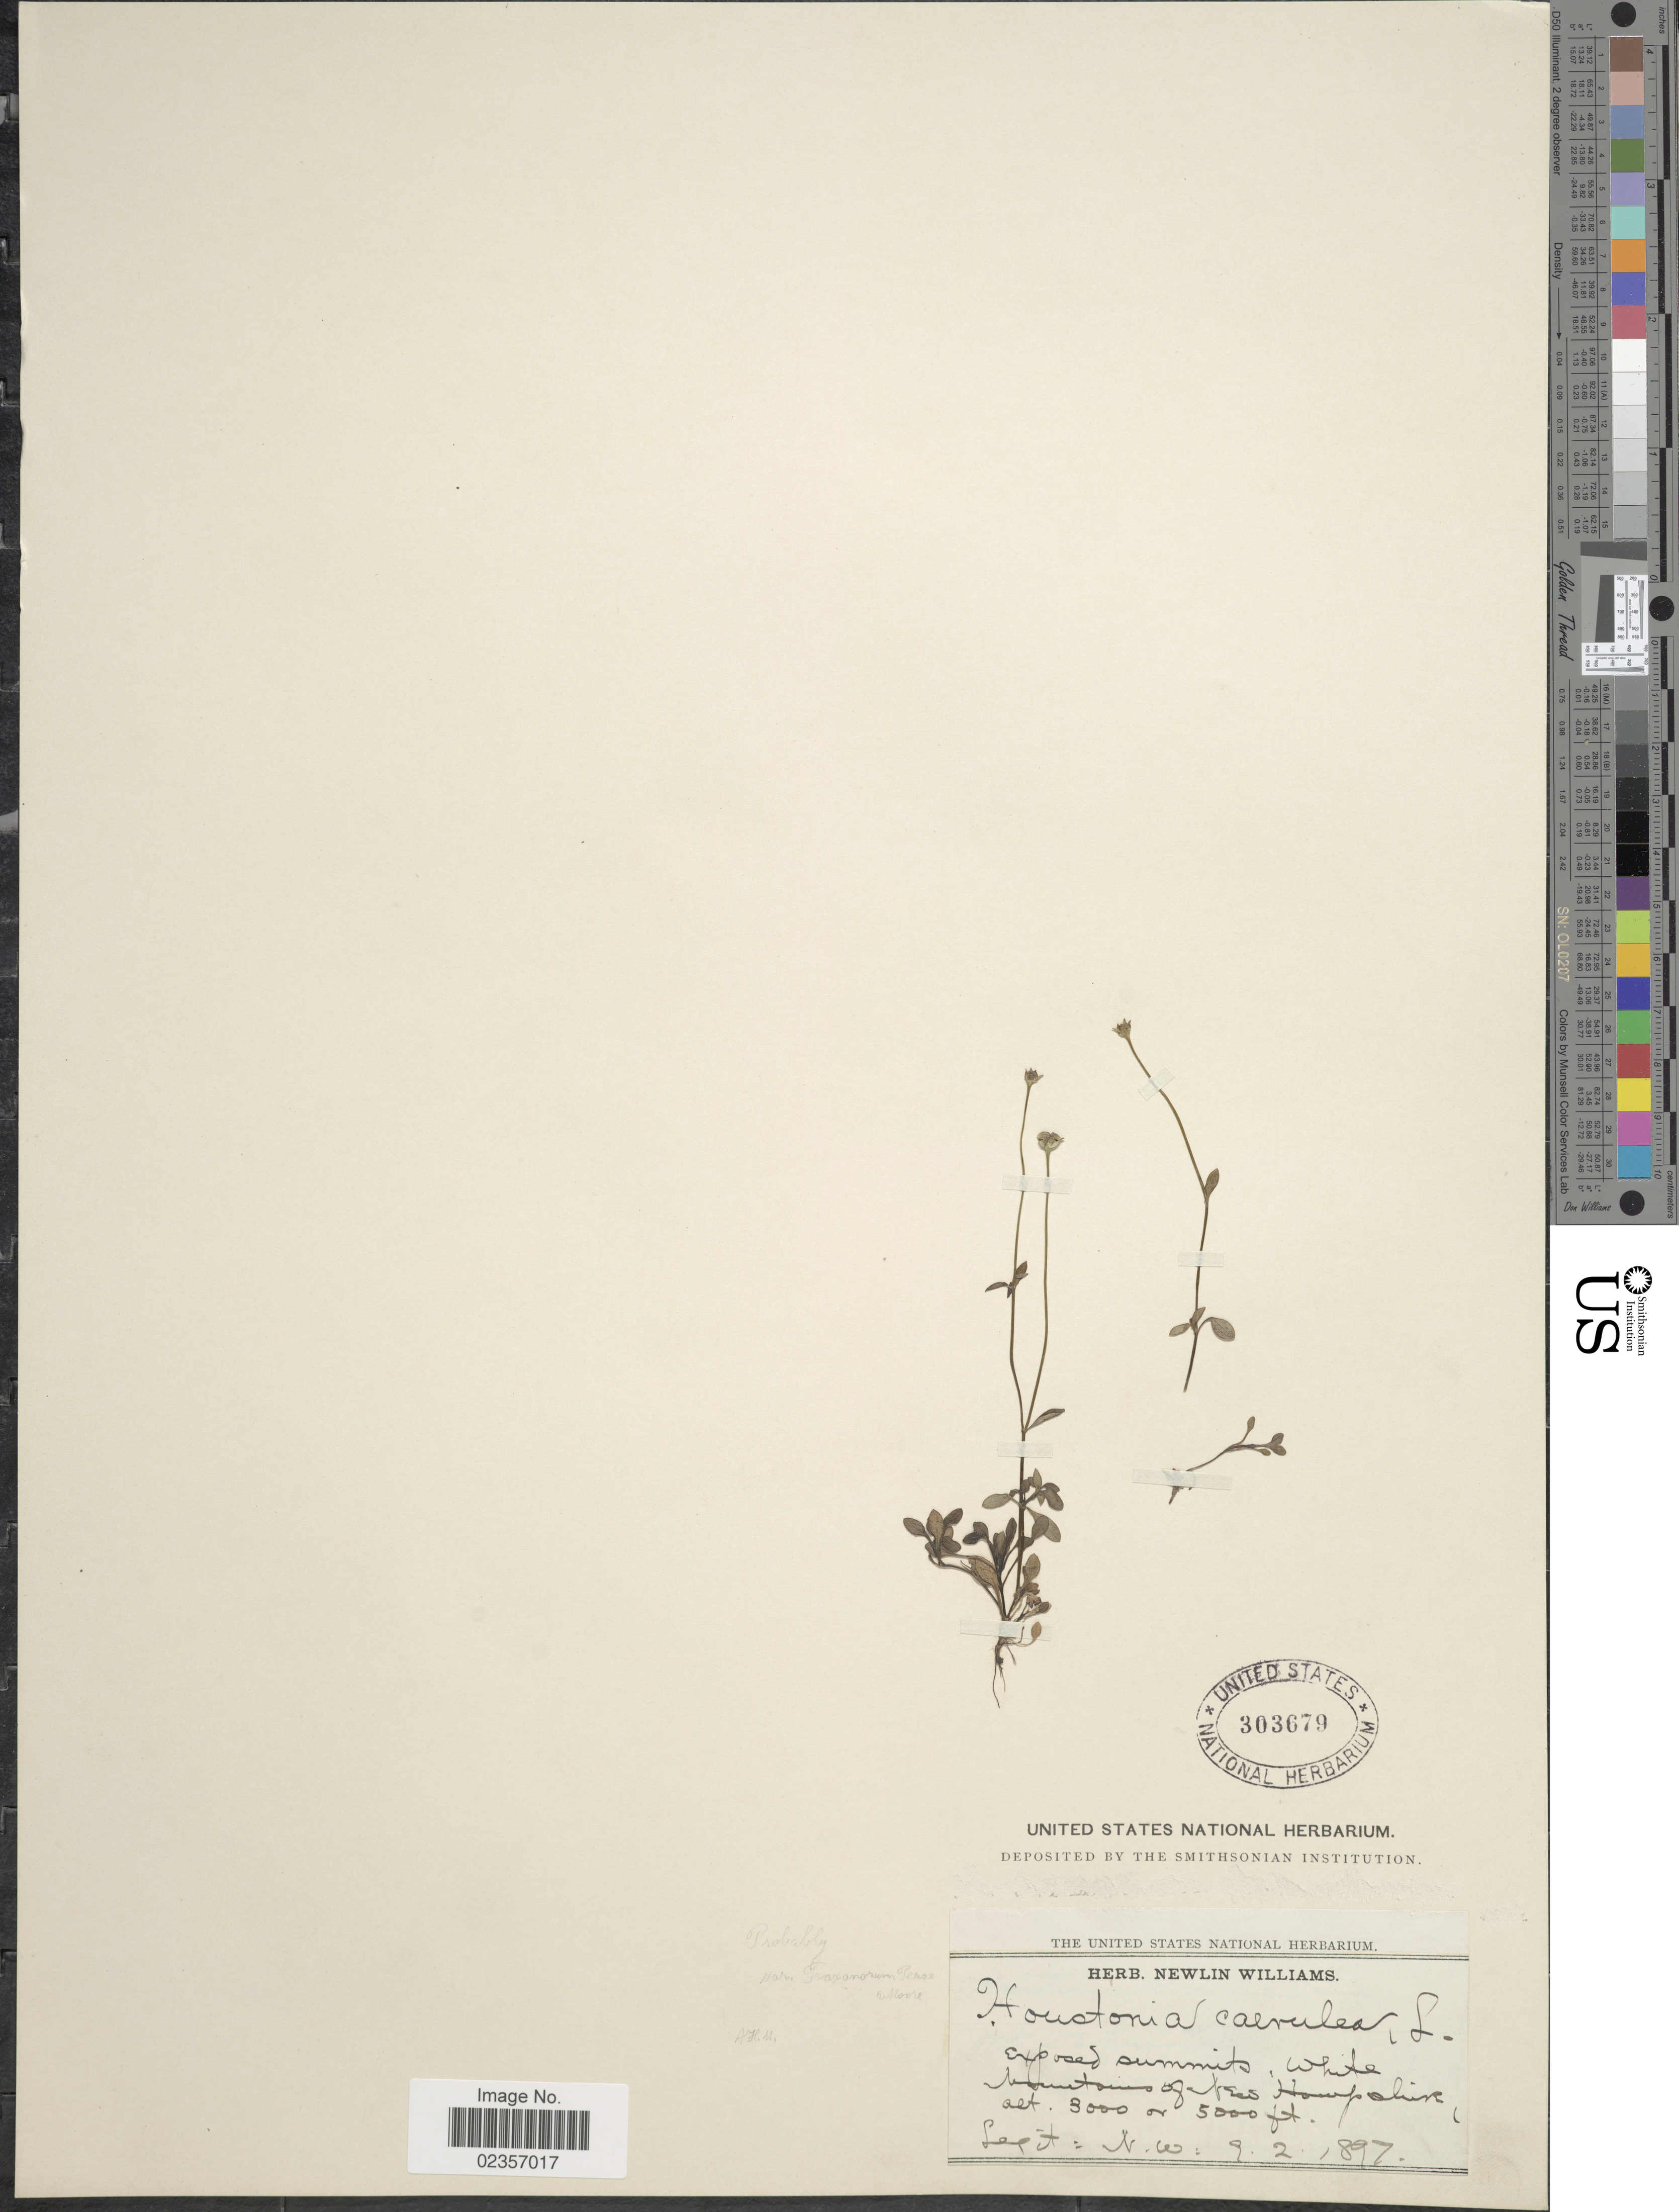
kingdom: Plantae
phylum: Tracheophyta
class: Magnoliopsida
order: Gentianales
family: Rubiaceae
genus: Houstonia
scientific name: Houstonia caerulea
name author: L.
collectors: N. Williams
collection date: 1897-09-02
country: United States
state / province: New Hampshire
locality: Exposed summits, White Mountains of New Hampshire.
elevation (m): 914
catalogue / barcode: US 303679